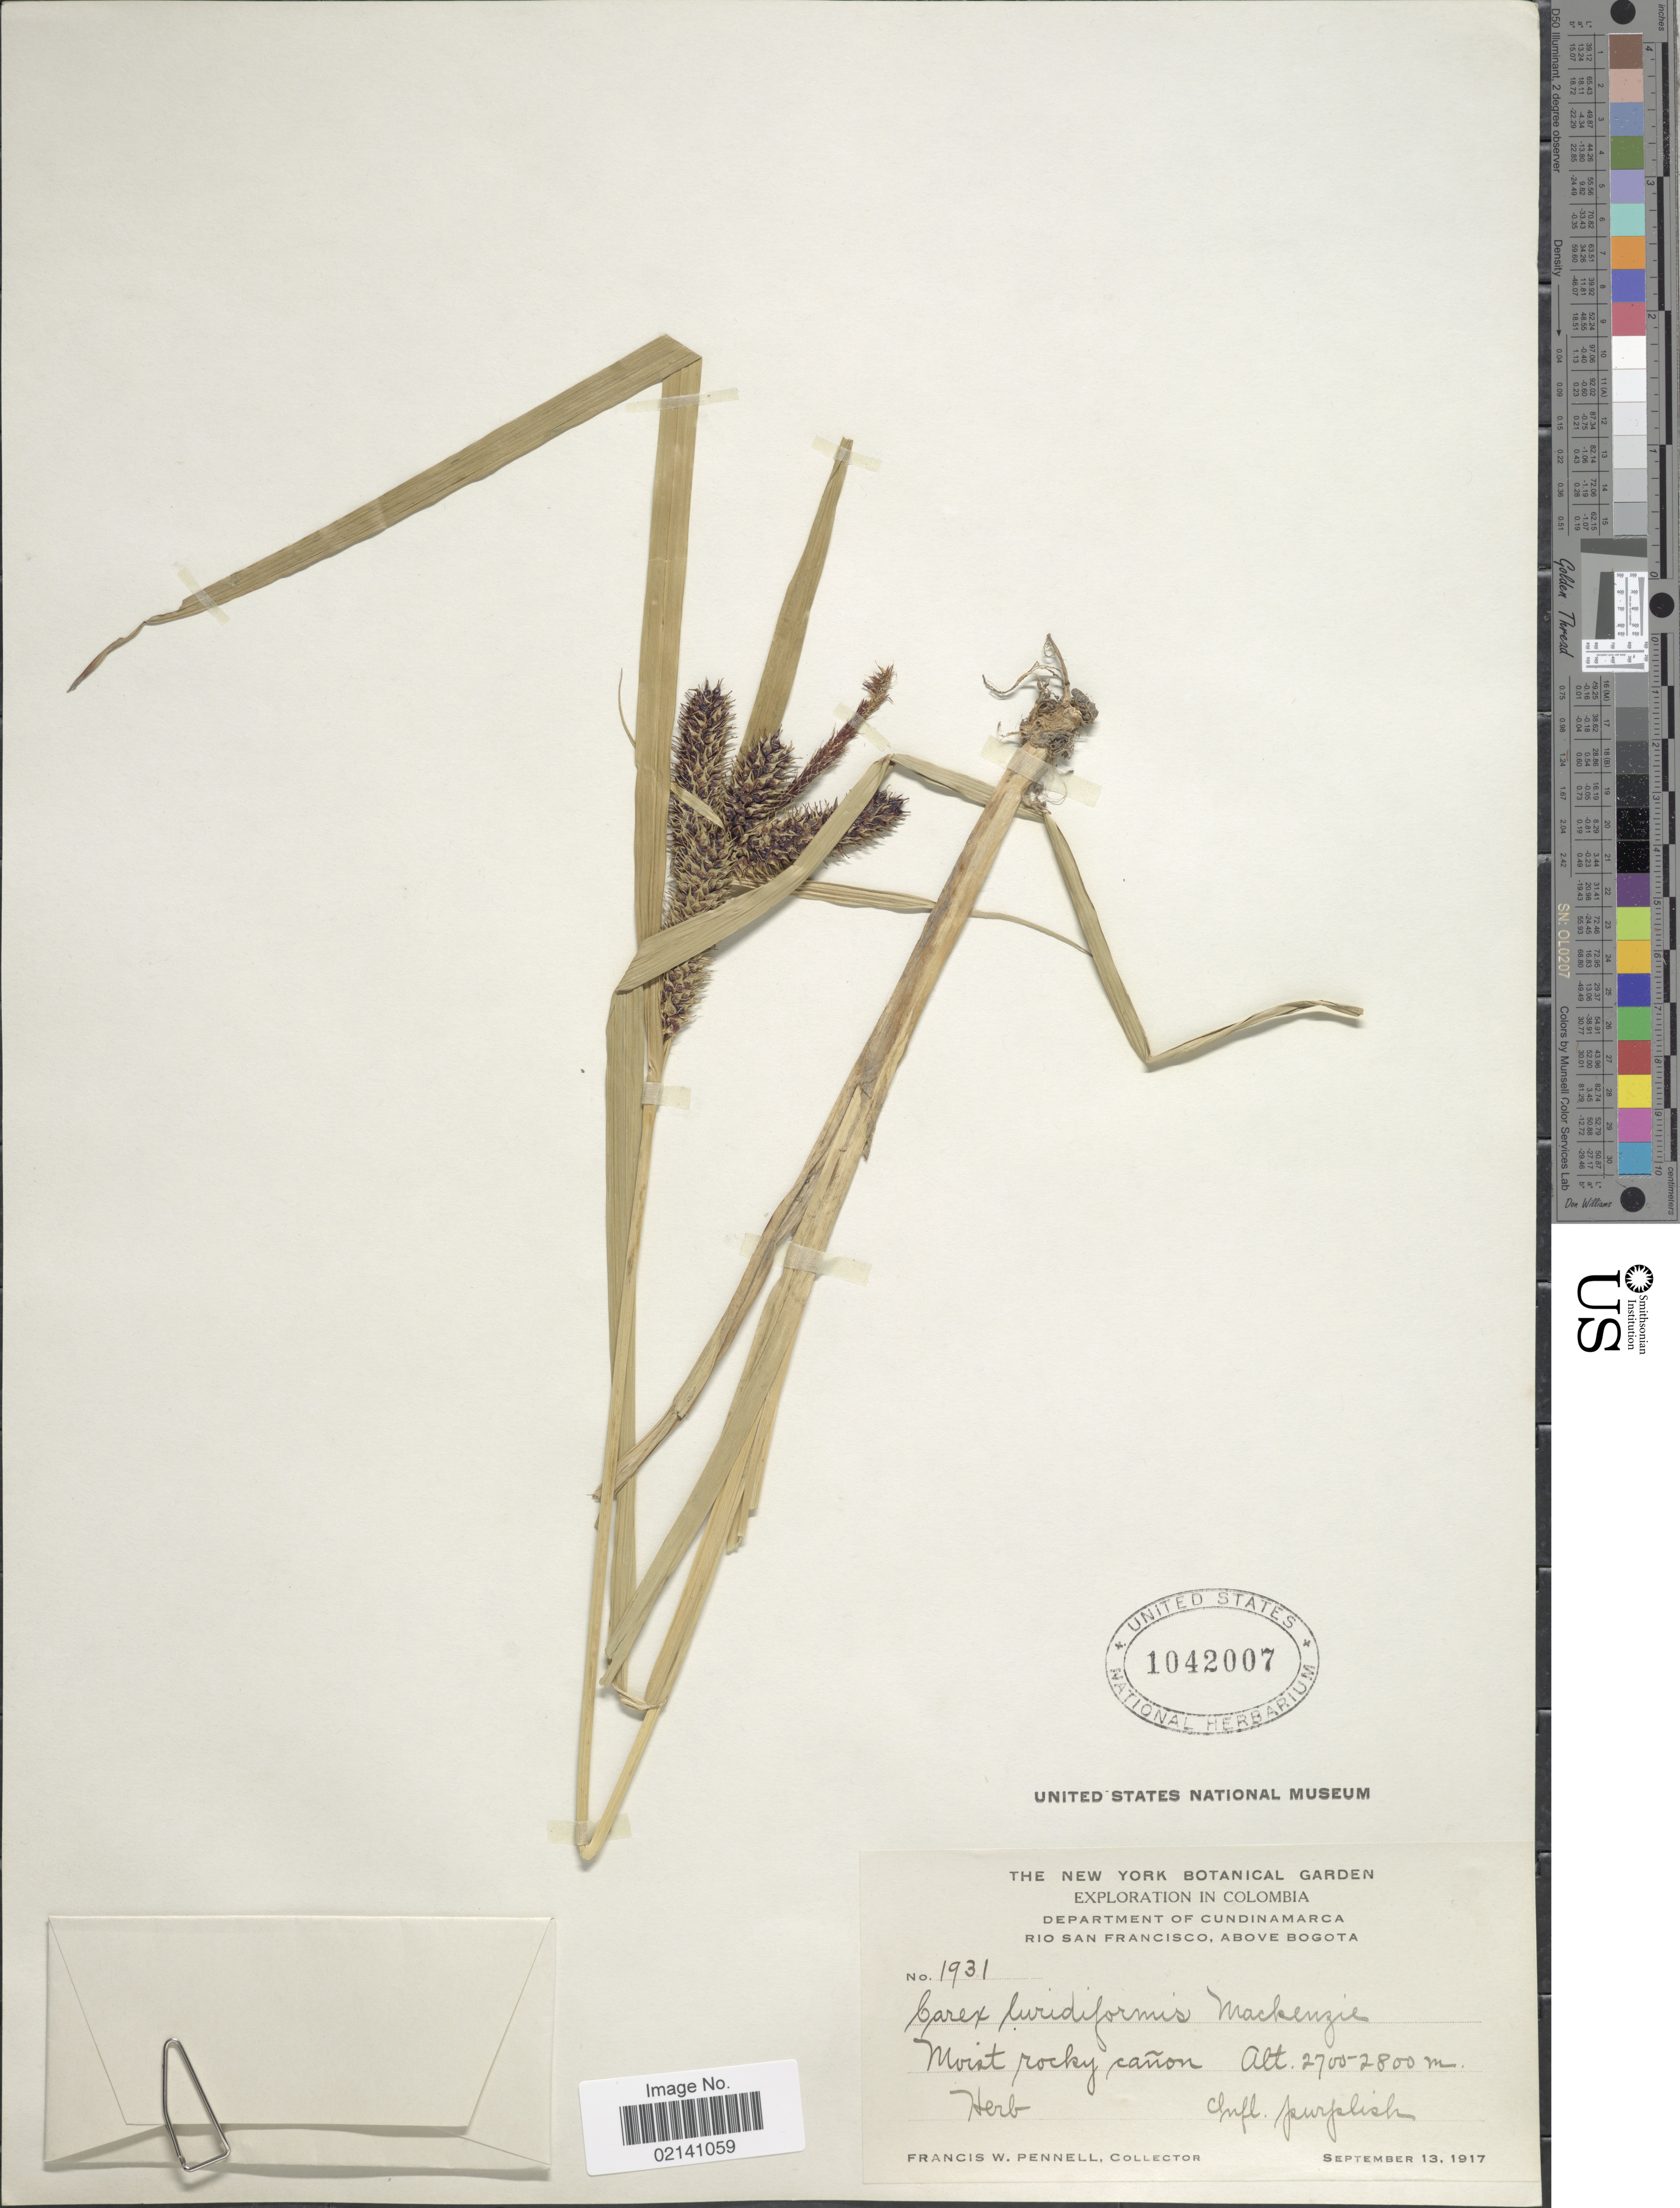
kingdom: Plantae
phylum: Tracheophyta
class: Liliopsida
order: Poales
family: Cyperaceae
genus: Carex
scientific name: Carex purpurea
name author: Boott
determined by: Jimnéz-Mejias, Pedro, (UPOS), Universidad Pablo de Olavide (SPAIN)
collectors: F. W. Pennell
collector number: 1931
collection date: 1917-09-13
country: Colombia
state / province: Cundinamarca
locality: Department of Cundinamarca, Rio San Francisco, Above Bogota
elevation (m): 2700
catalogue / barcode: US 1042007